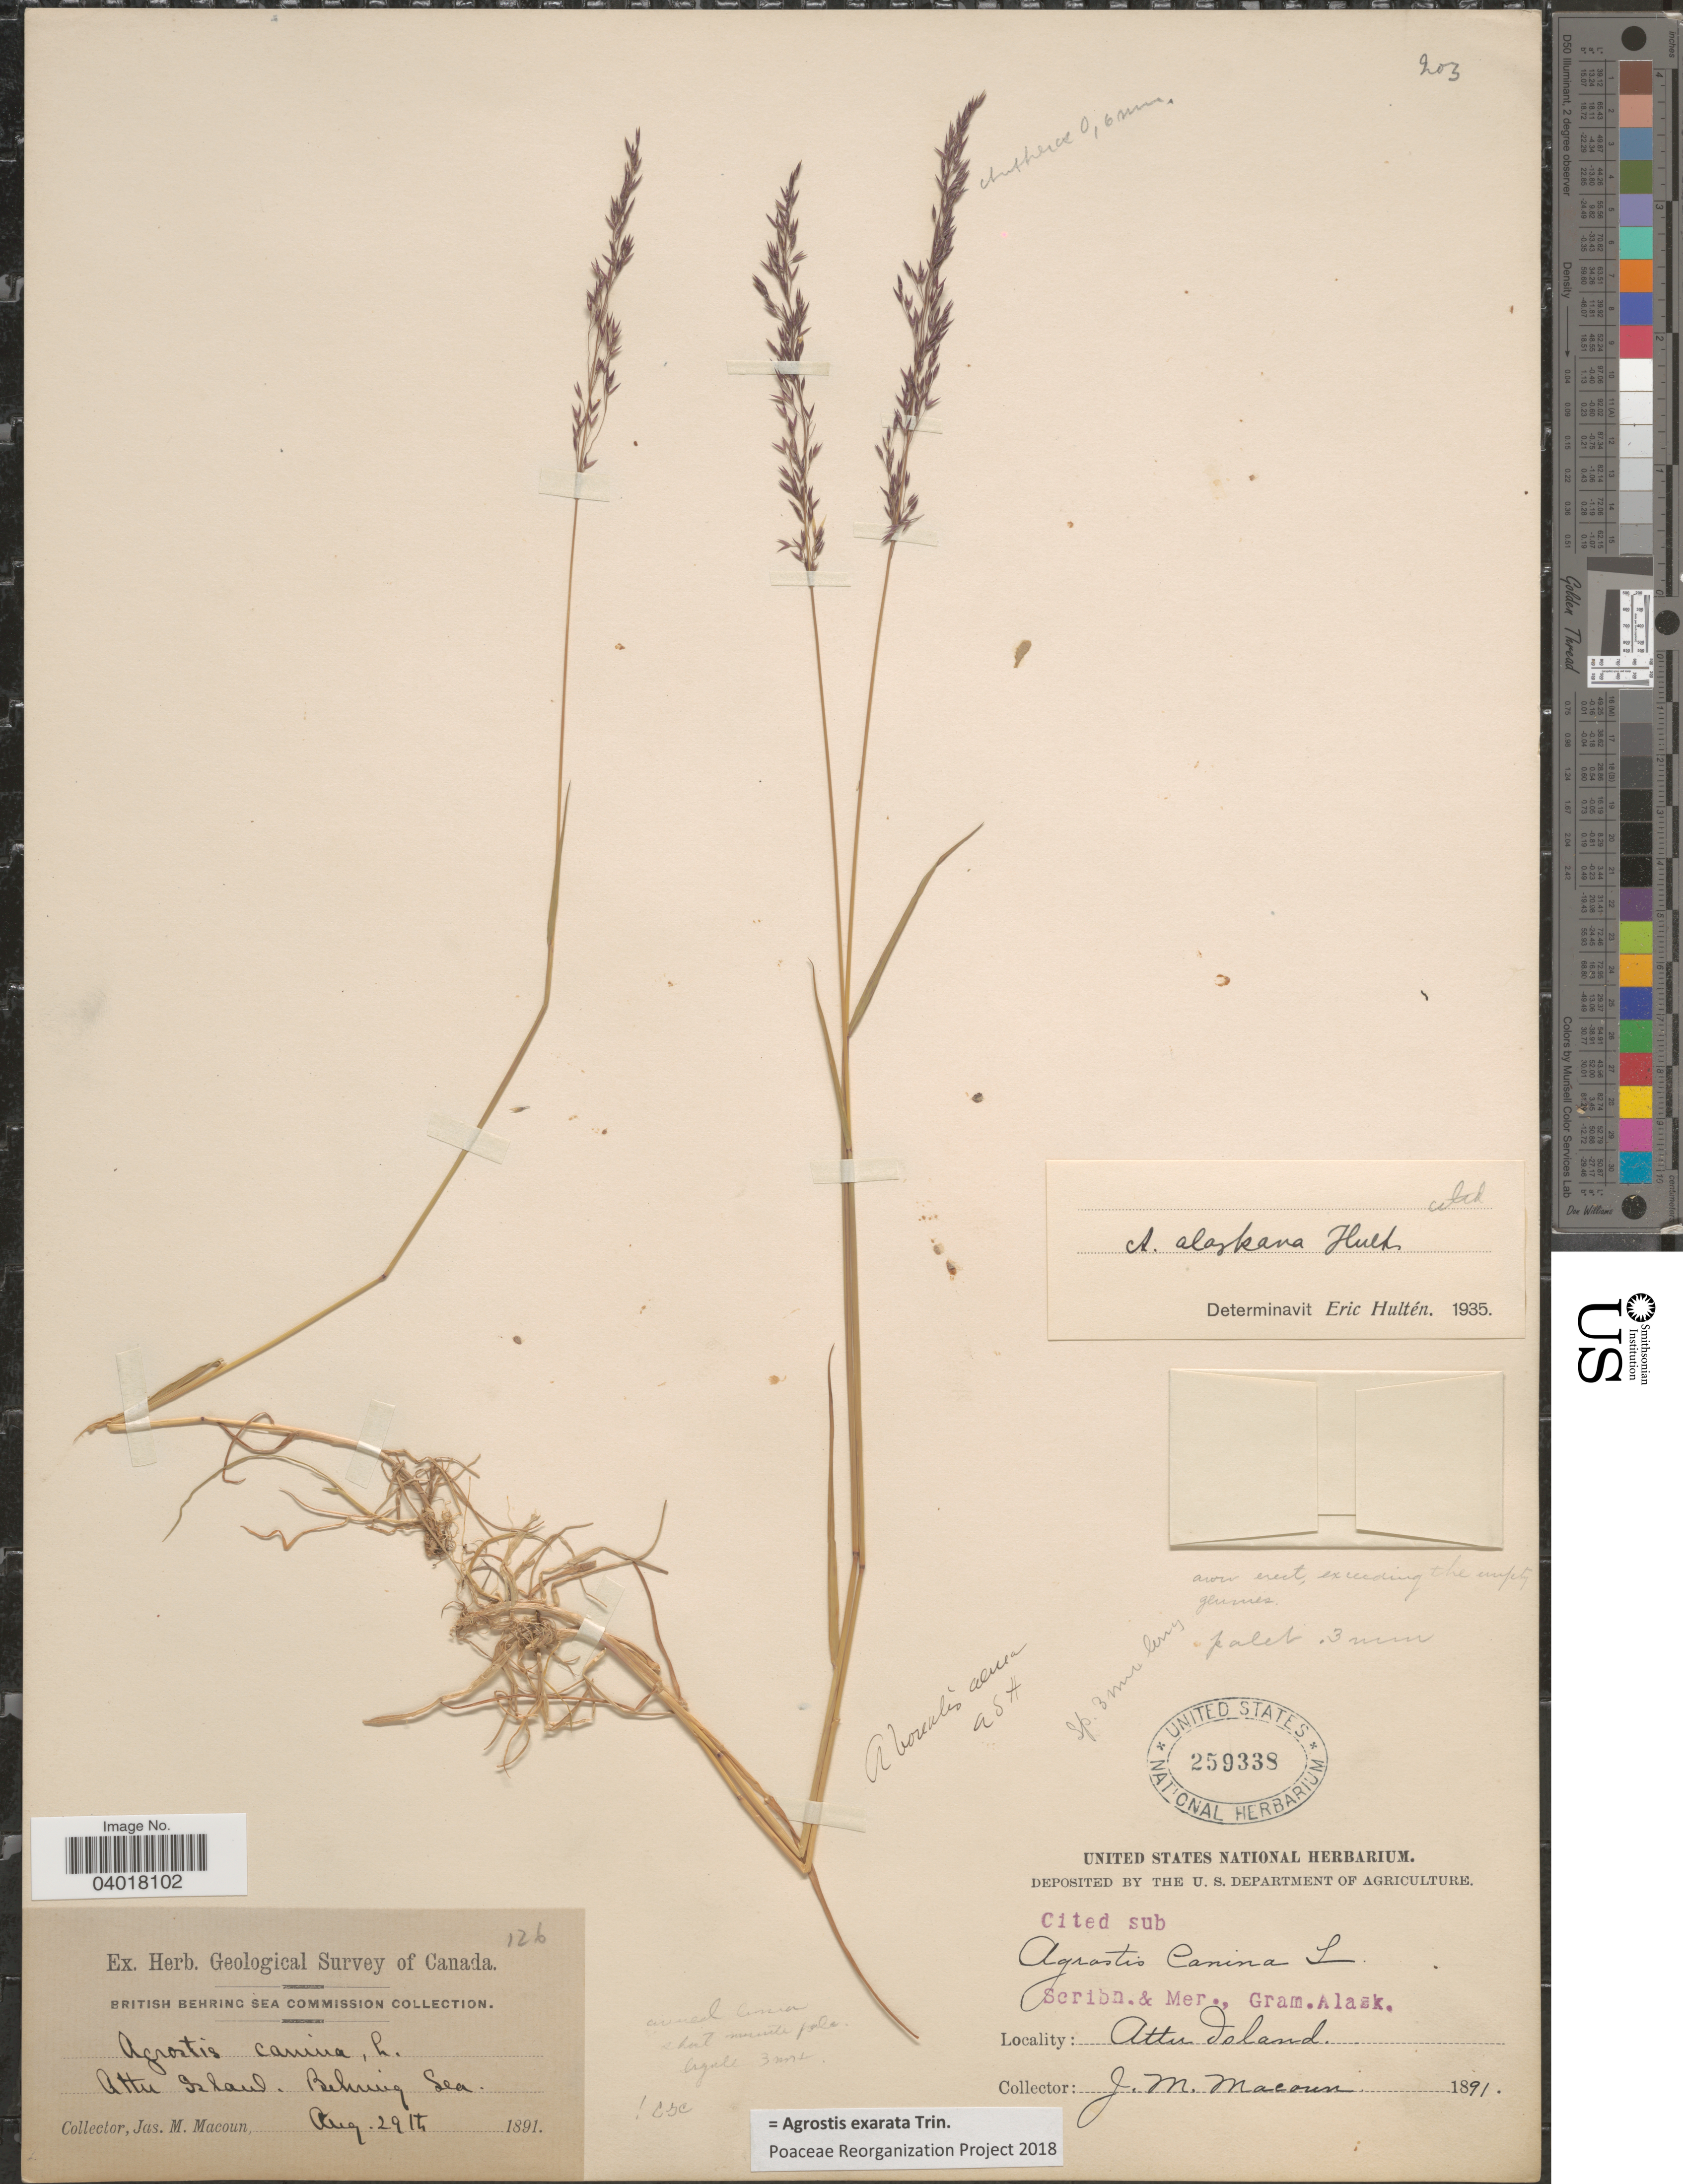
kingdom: Plantae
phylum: Tracheophyta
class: Liliopsida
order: Poales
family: Poaceae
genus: Agrostis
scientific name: Agrostis exarata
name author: Trin.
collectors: J. M. Macoun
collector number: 126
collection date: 1891-08-29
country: United States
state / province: Alaska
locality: Attu Island. Behring Sea.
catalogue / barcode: US 259338